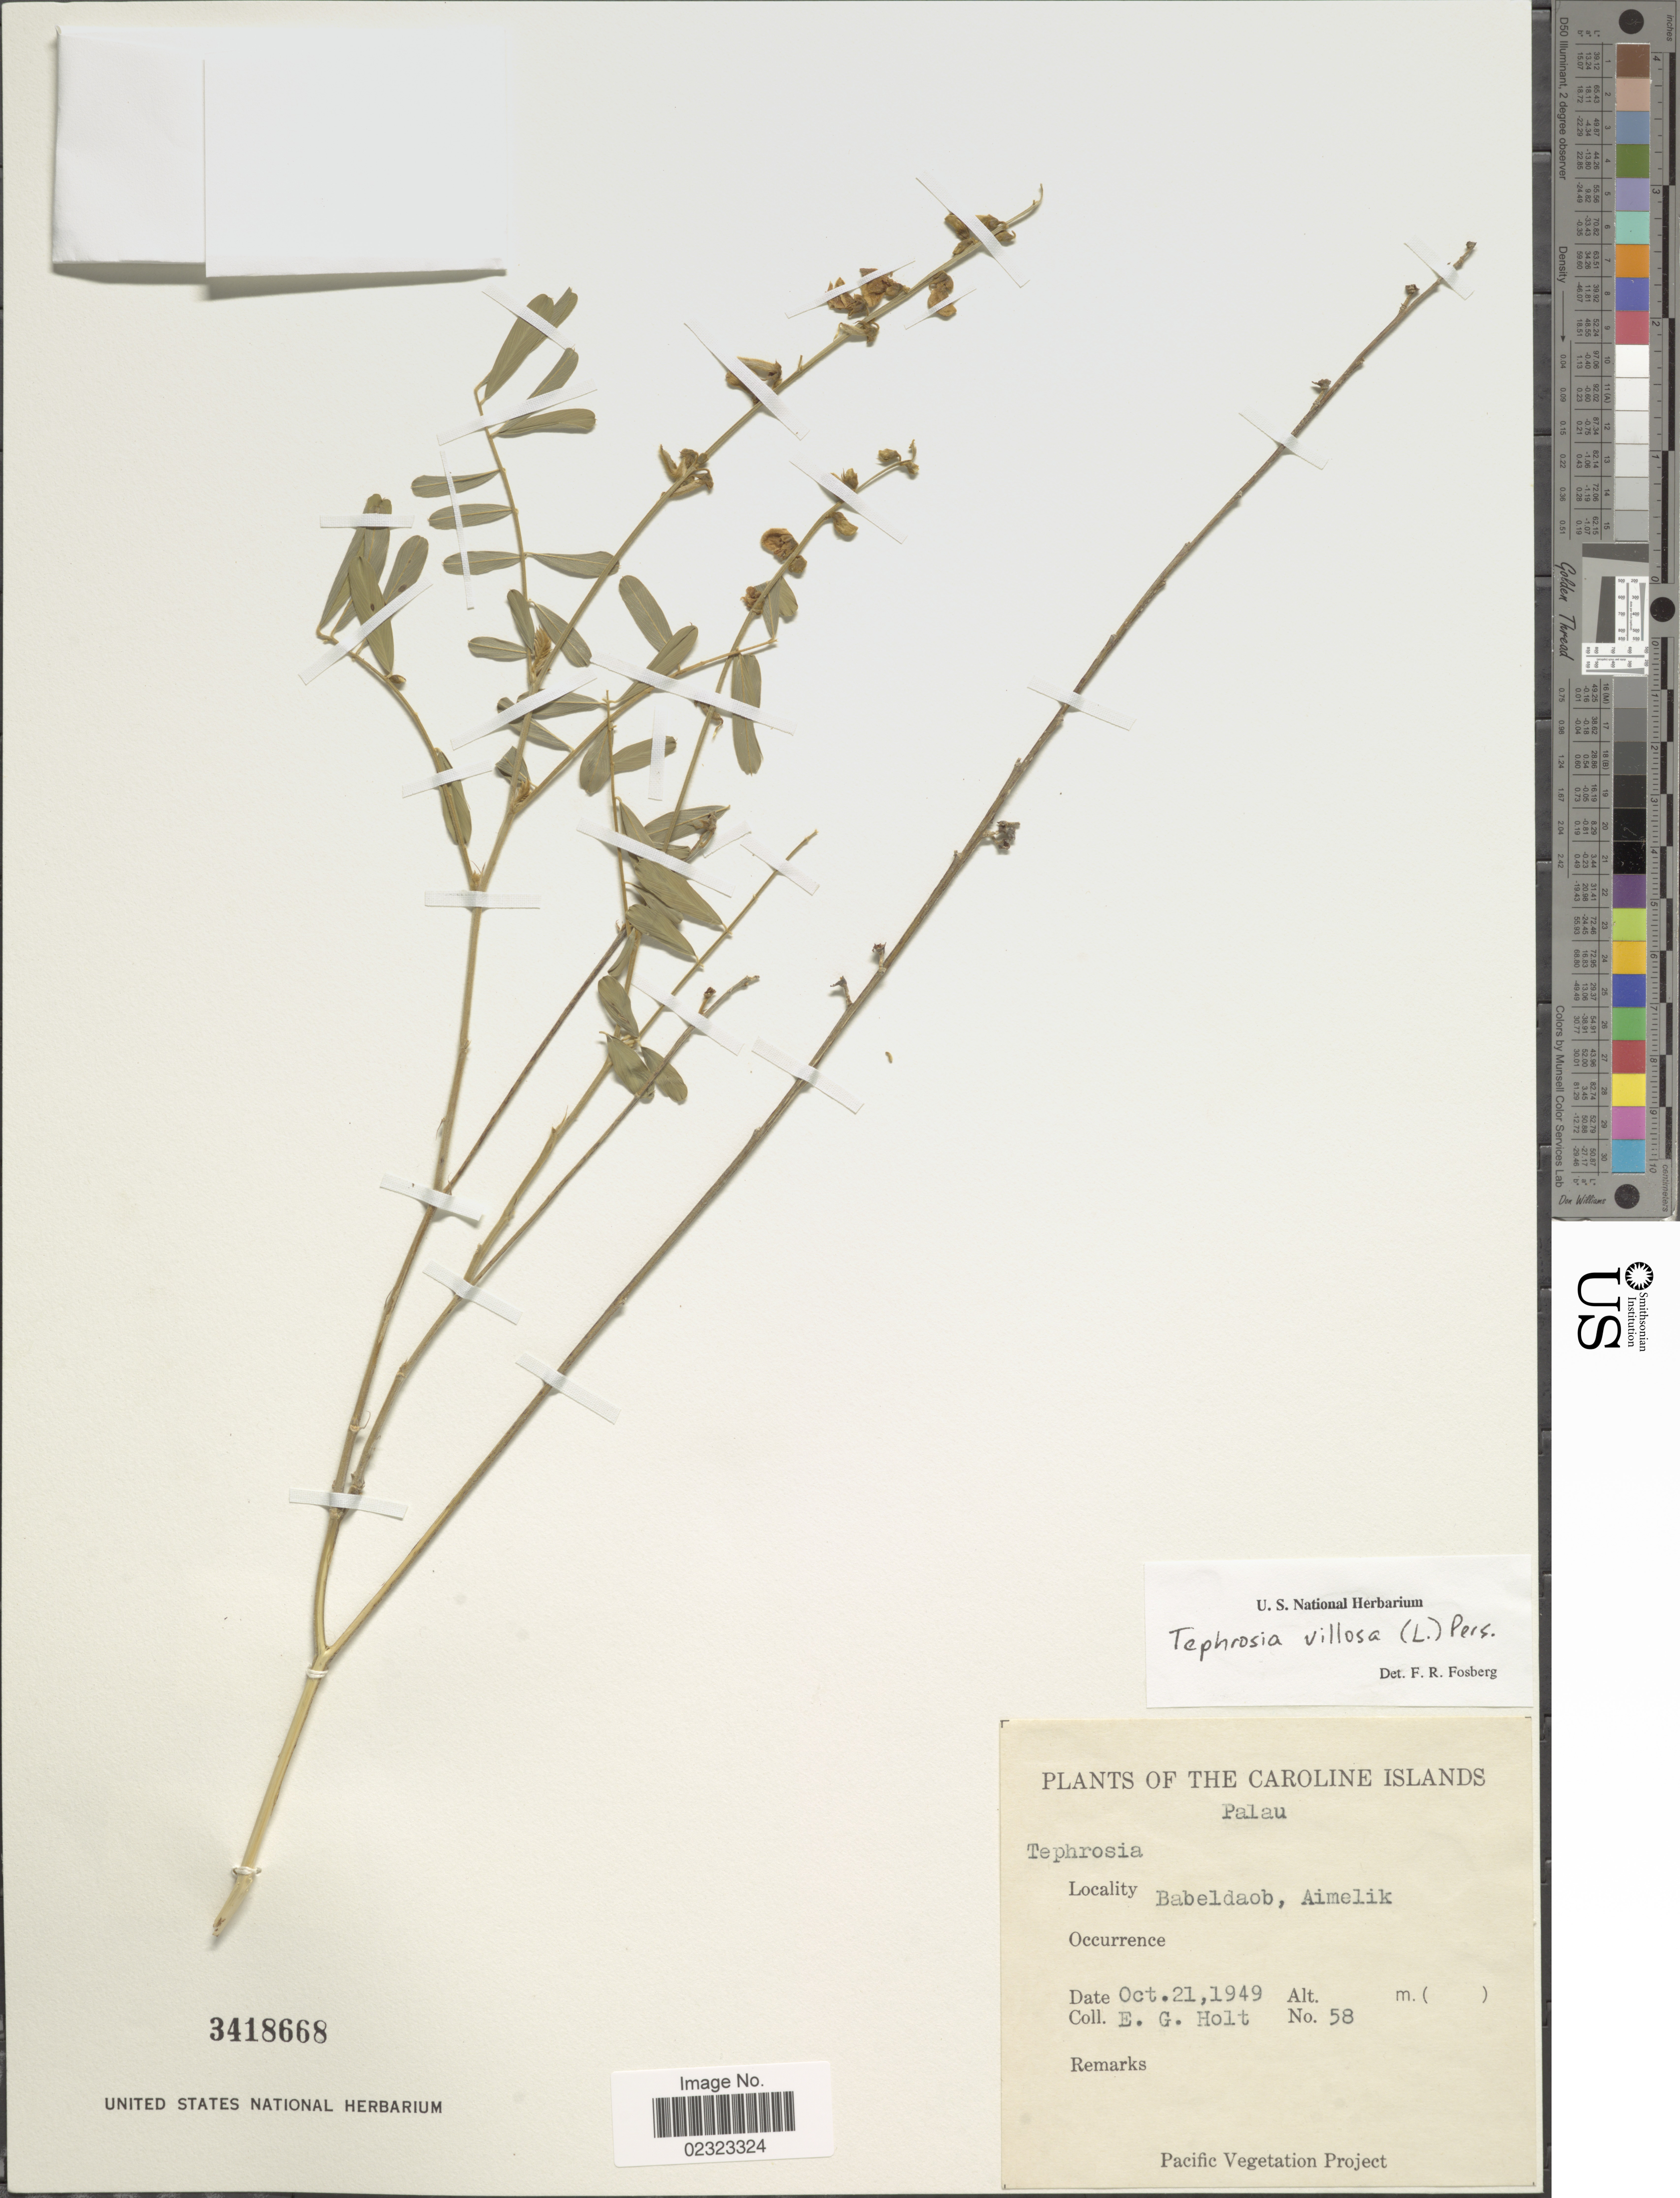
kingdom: Plantae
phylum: Tracheophyta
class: Magnoliopsida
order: Fabales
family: Fabaceae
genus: Tephrosia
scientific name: Tephrosia villosa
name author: Pers.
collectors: E. G. Holt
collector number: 58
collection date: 1949-10-21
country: Palau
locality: Babedaob, Aimelik, Palau, Caroline Islands.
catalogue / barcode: US 3418668